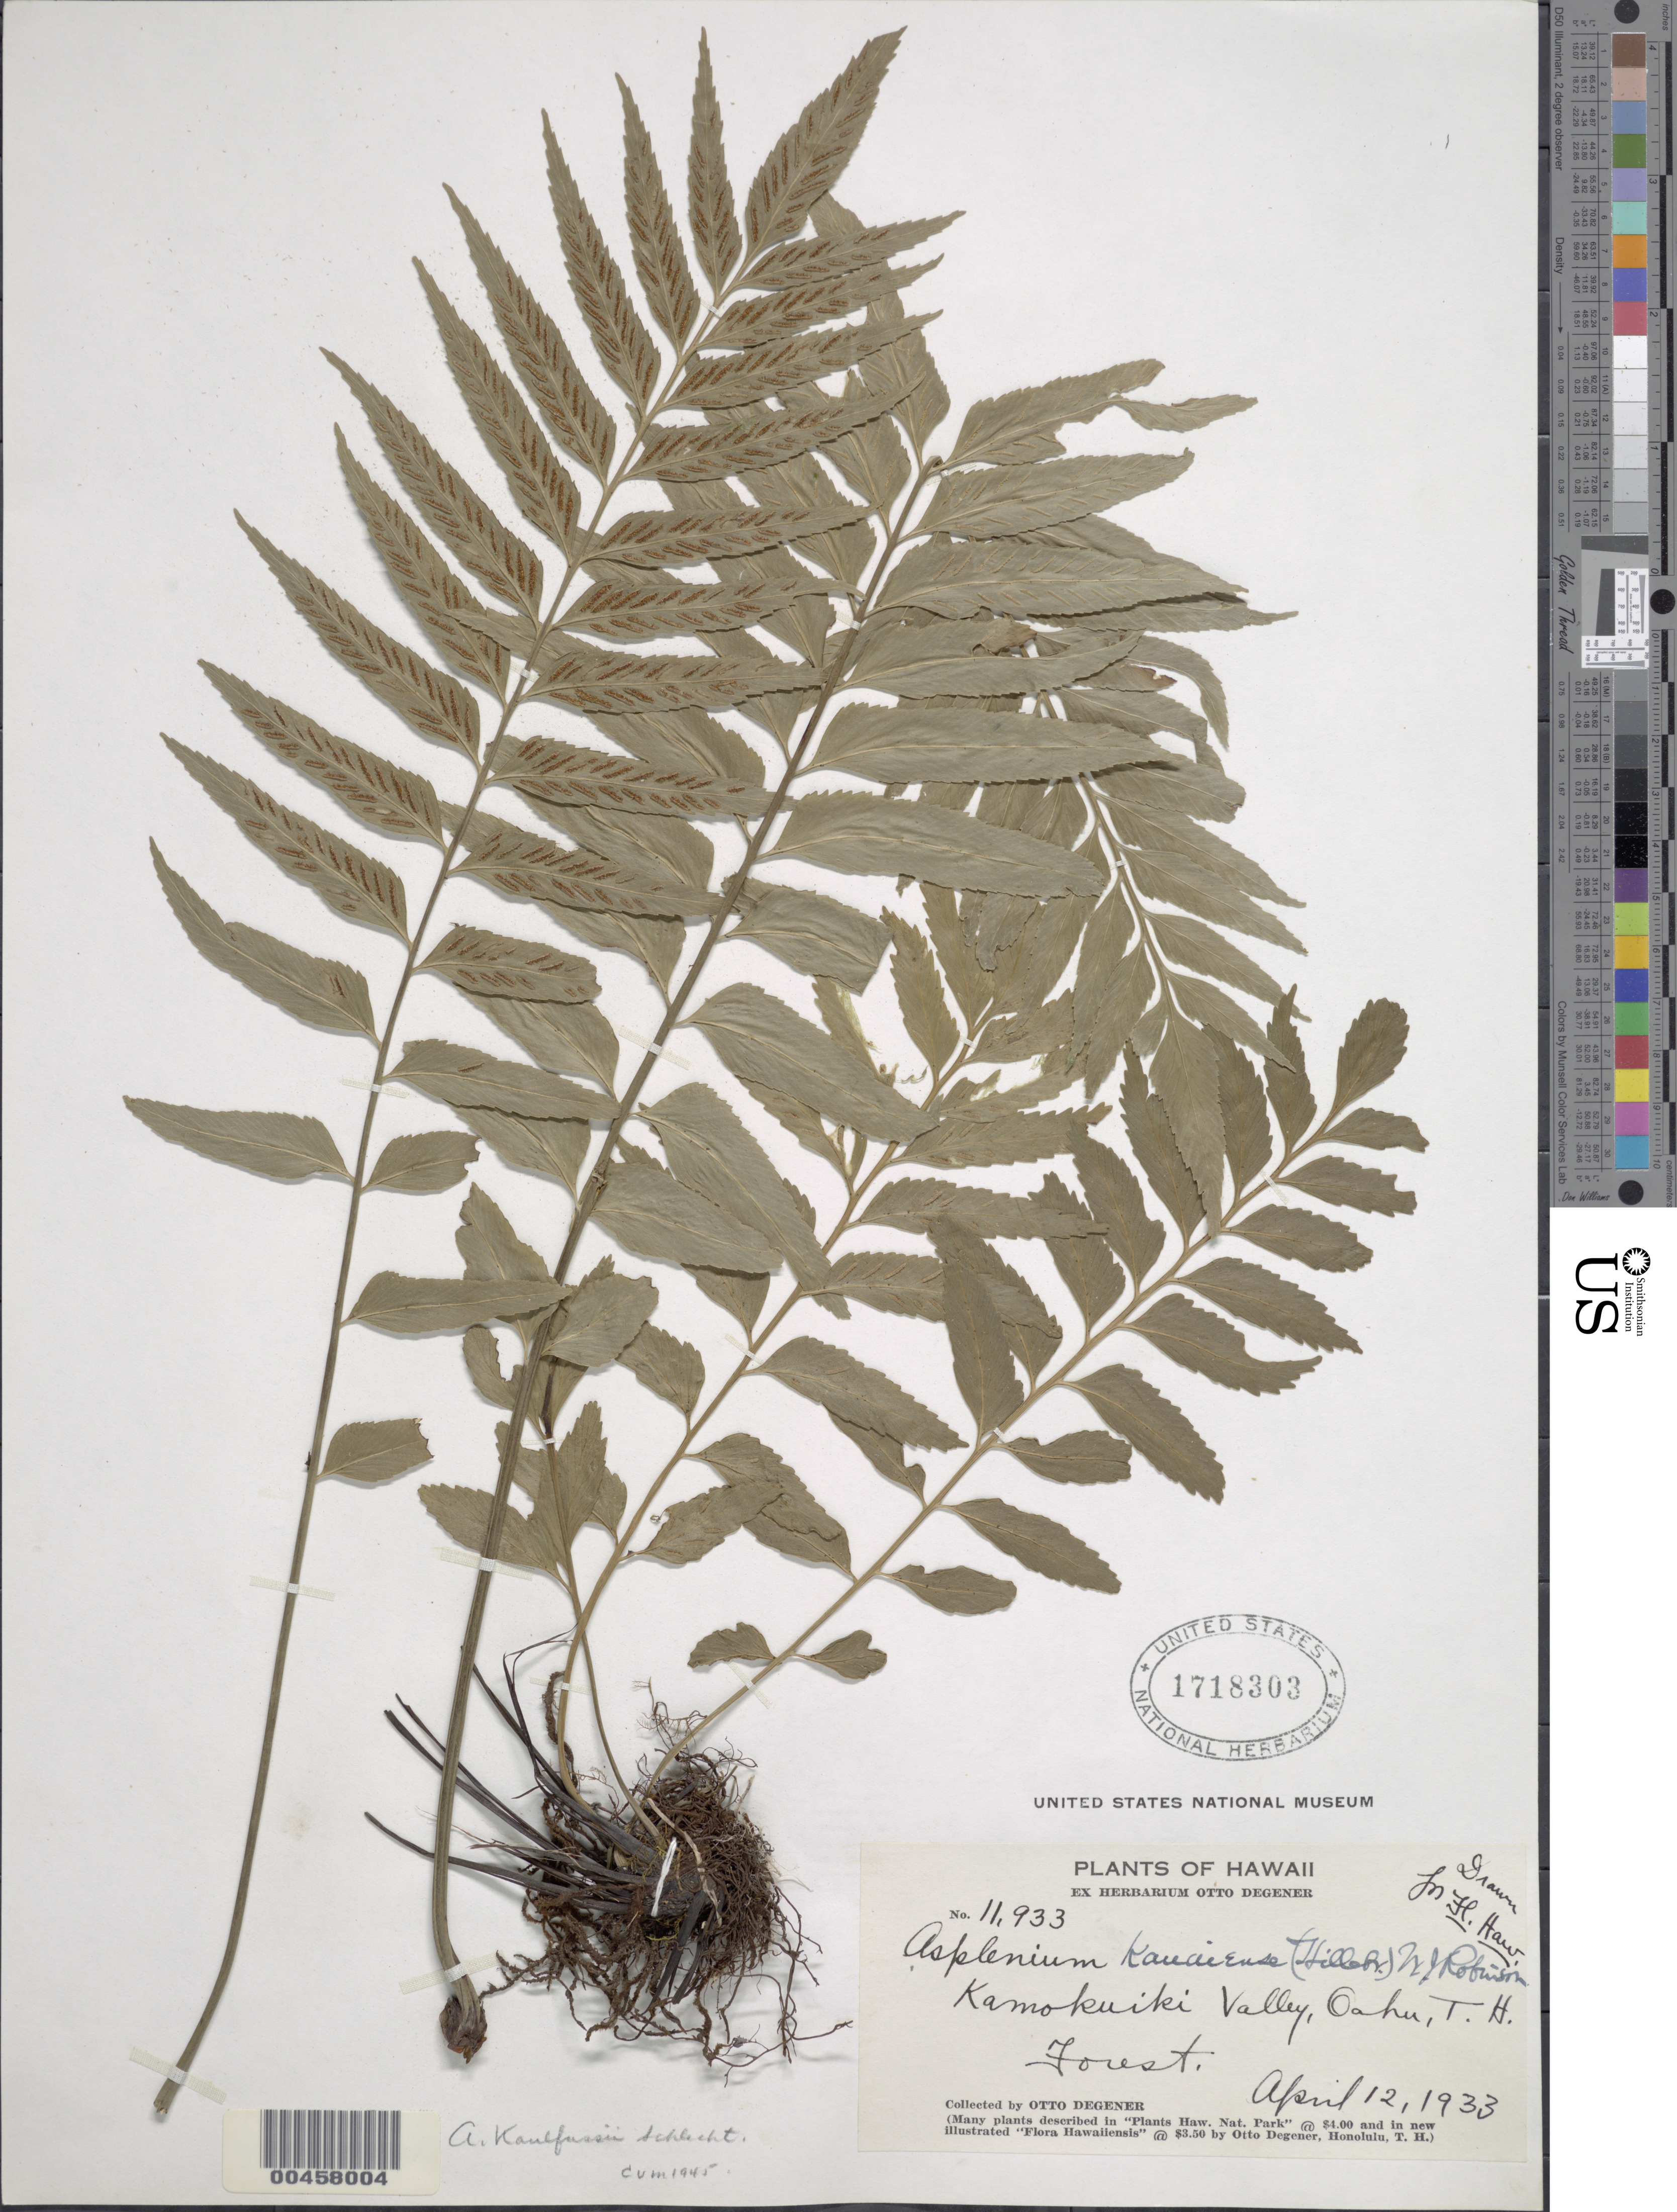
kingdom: Plantae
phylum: Tracheophyta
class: Polypodiopsida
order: Polypodiales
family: Aspleniaceae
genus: Asplenium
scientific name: Asplenium kaulfussii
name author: Schltdl.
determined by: Morton, C. V.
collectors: O. Degener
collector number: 11933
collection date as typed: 12 Apr 1933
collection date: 1933-04-12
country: United States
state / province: Hawaii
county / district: Honolulu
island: Oahu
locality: Kamokuiki Valley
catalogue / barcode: US 1718303